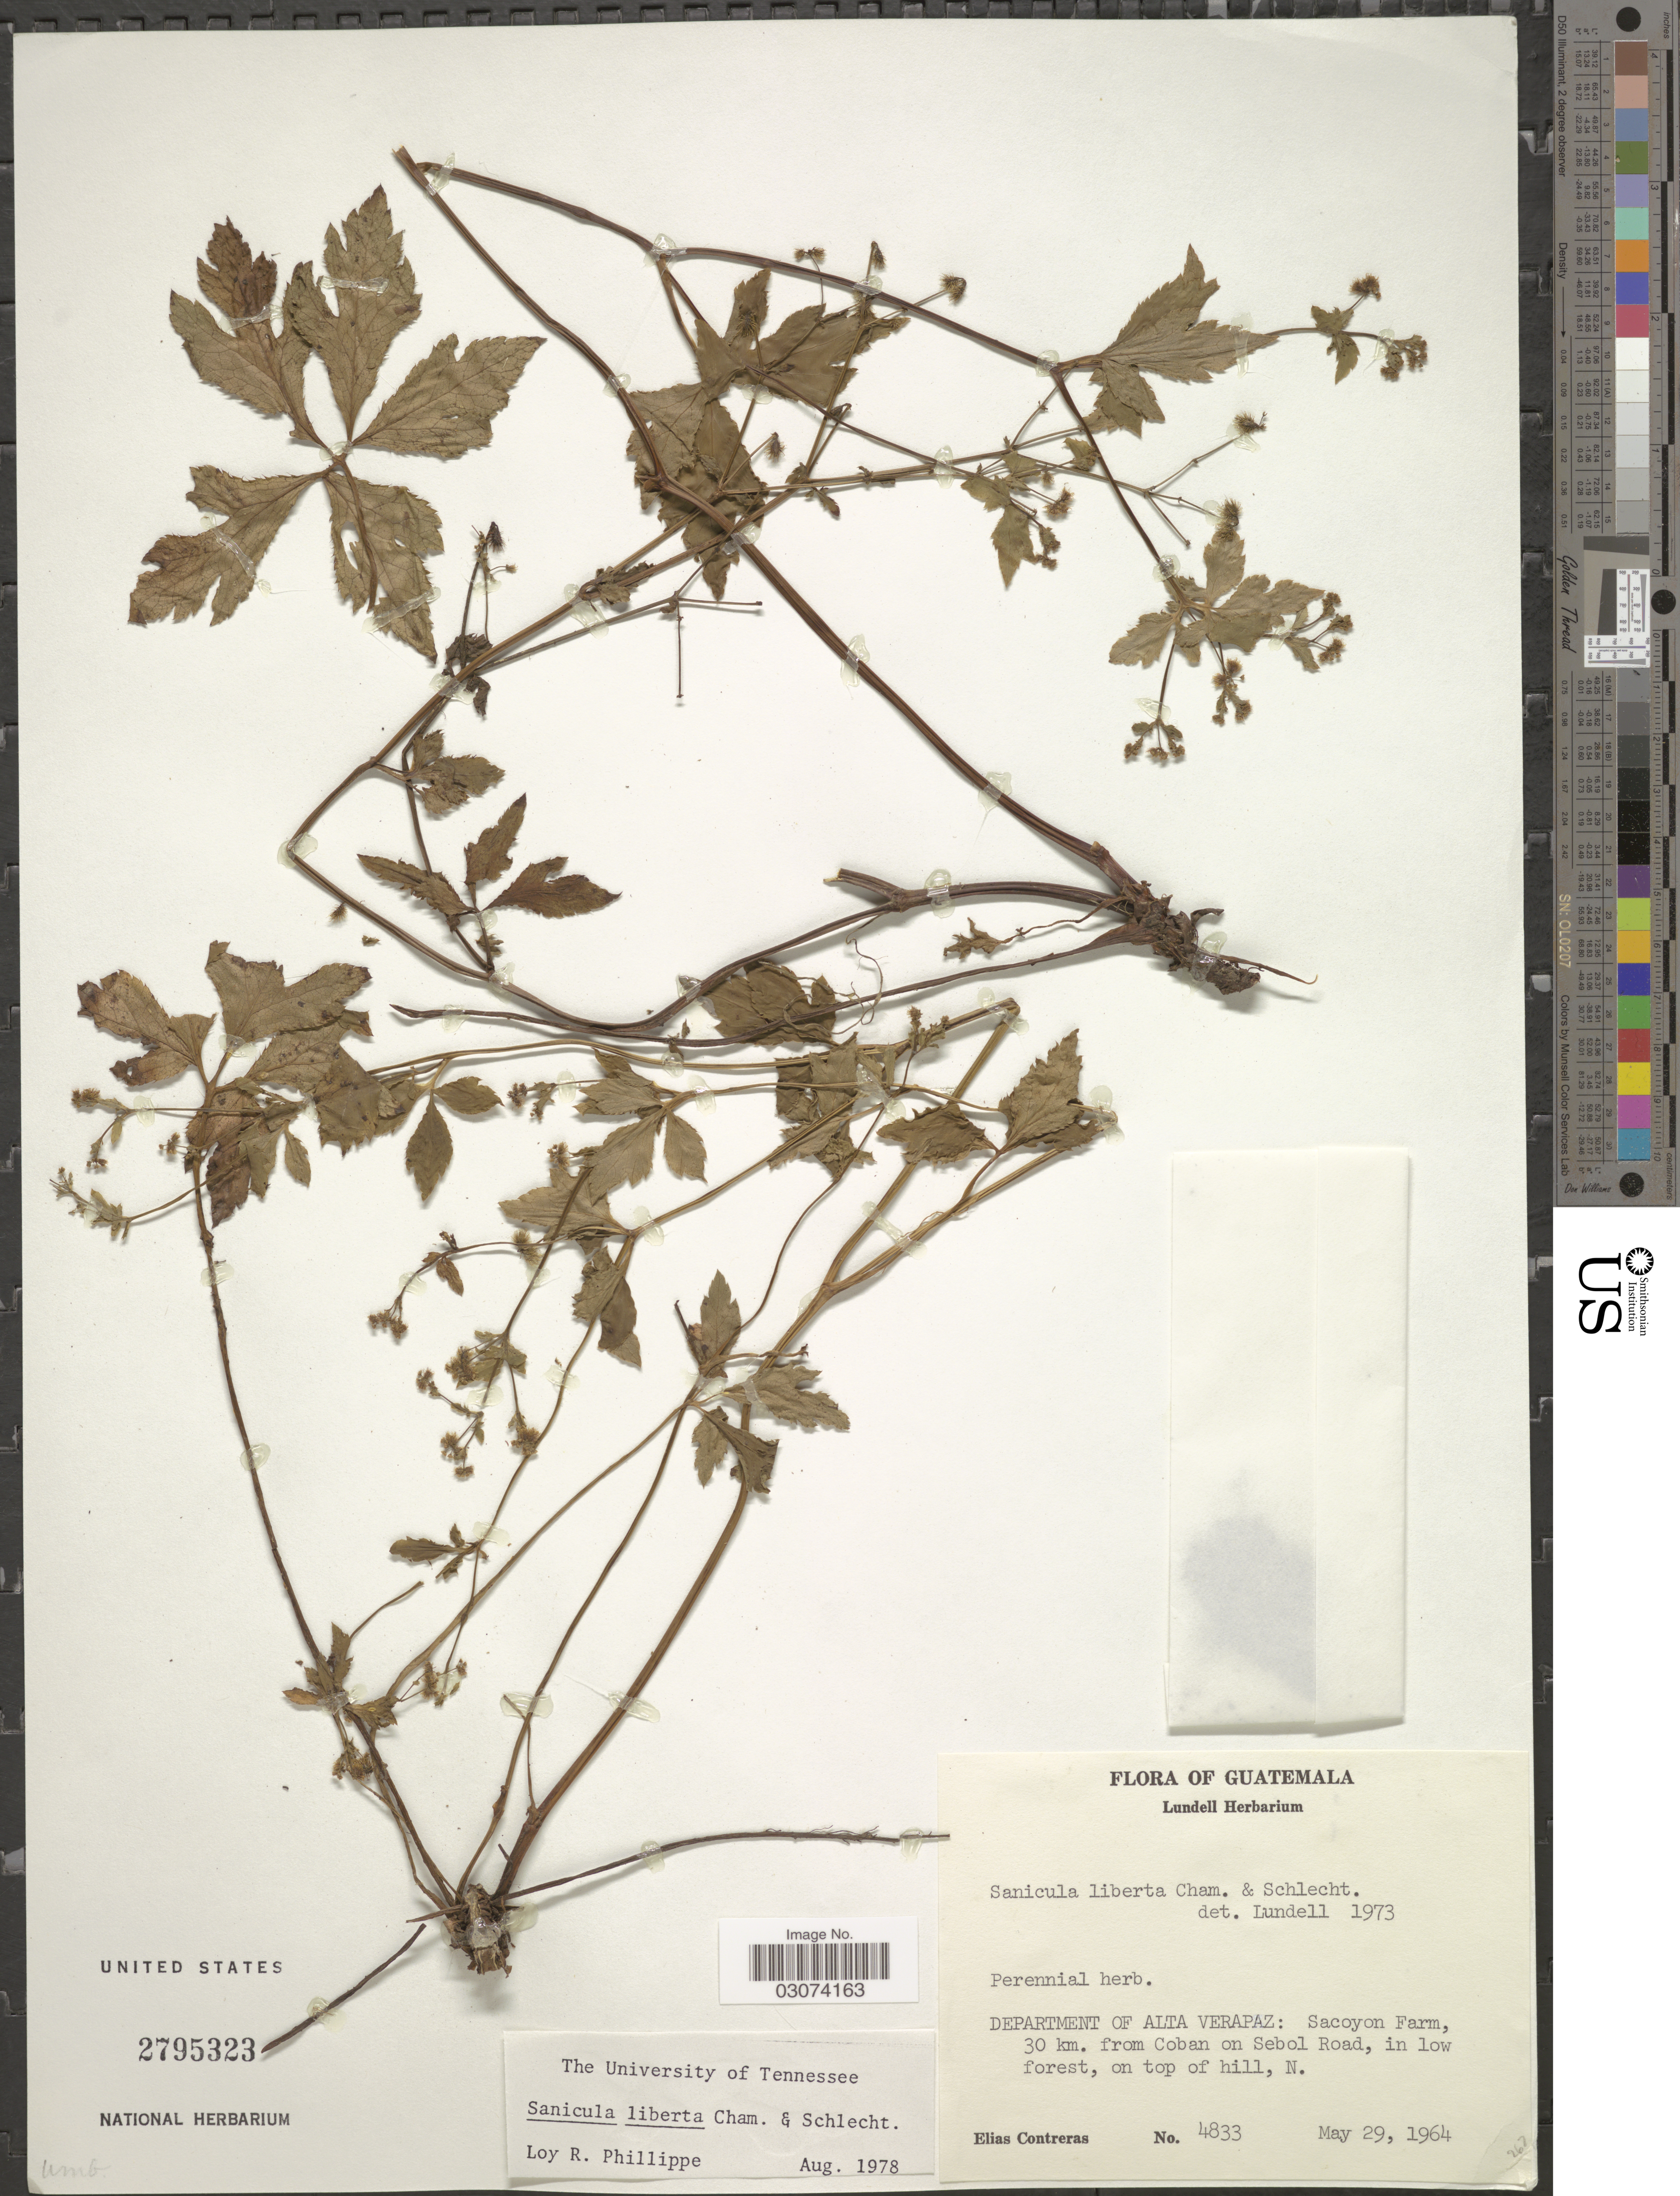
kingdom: Plantae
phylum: Tracheophyta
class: Magnoliopsida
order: Apiales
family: Apiaceae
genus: Sanicula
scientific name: Sanicula liberta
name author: Cham. & Schltdl.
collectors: E. Contreras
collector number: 4833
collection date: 1964-05-29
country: Guatemala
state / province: Alta Verapaz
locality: Department of Alta Verapaz: Sacoyon Farm, 30 km. from Coban on Sebol Road, in low forest, on top of hill, N.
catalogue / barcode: US 2795323